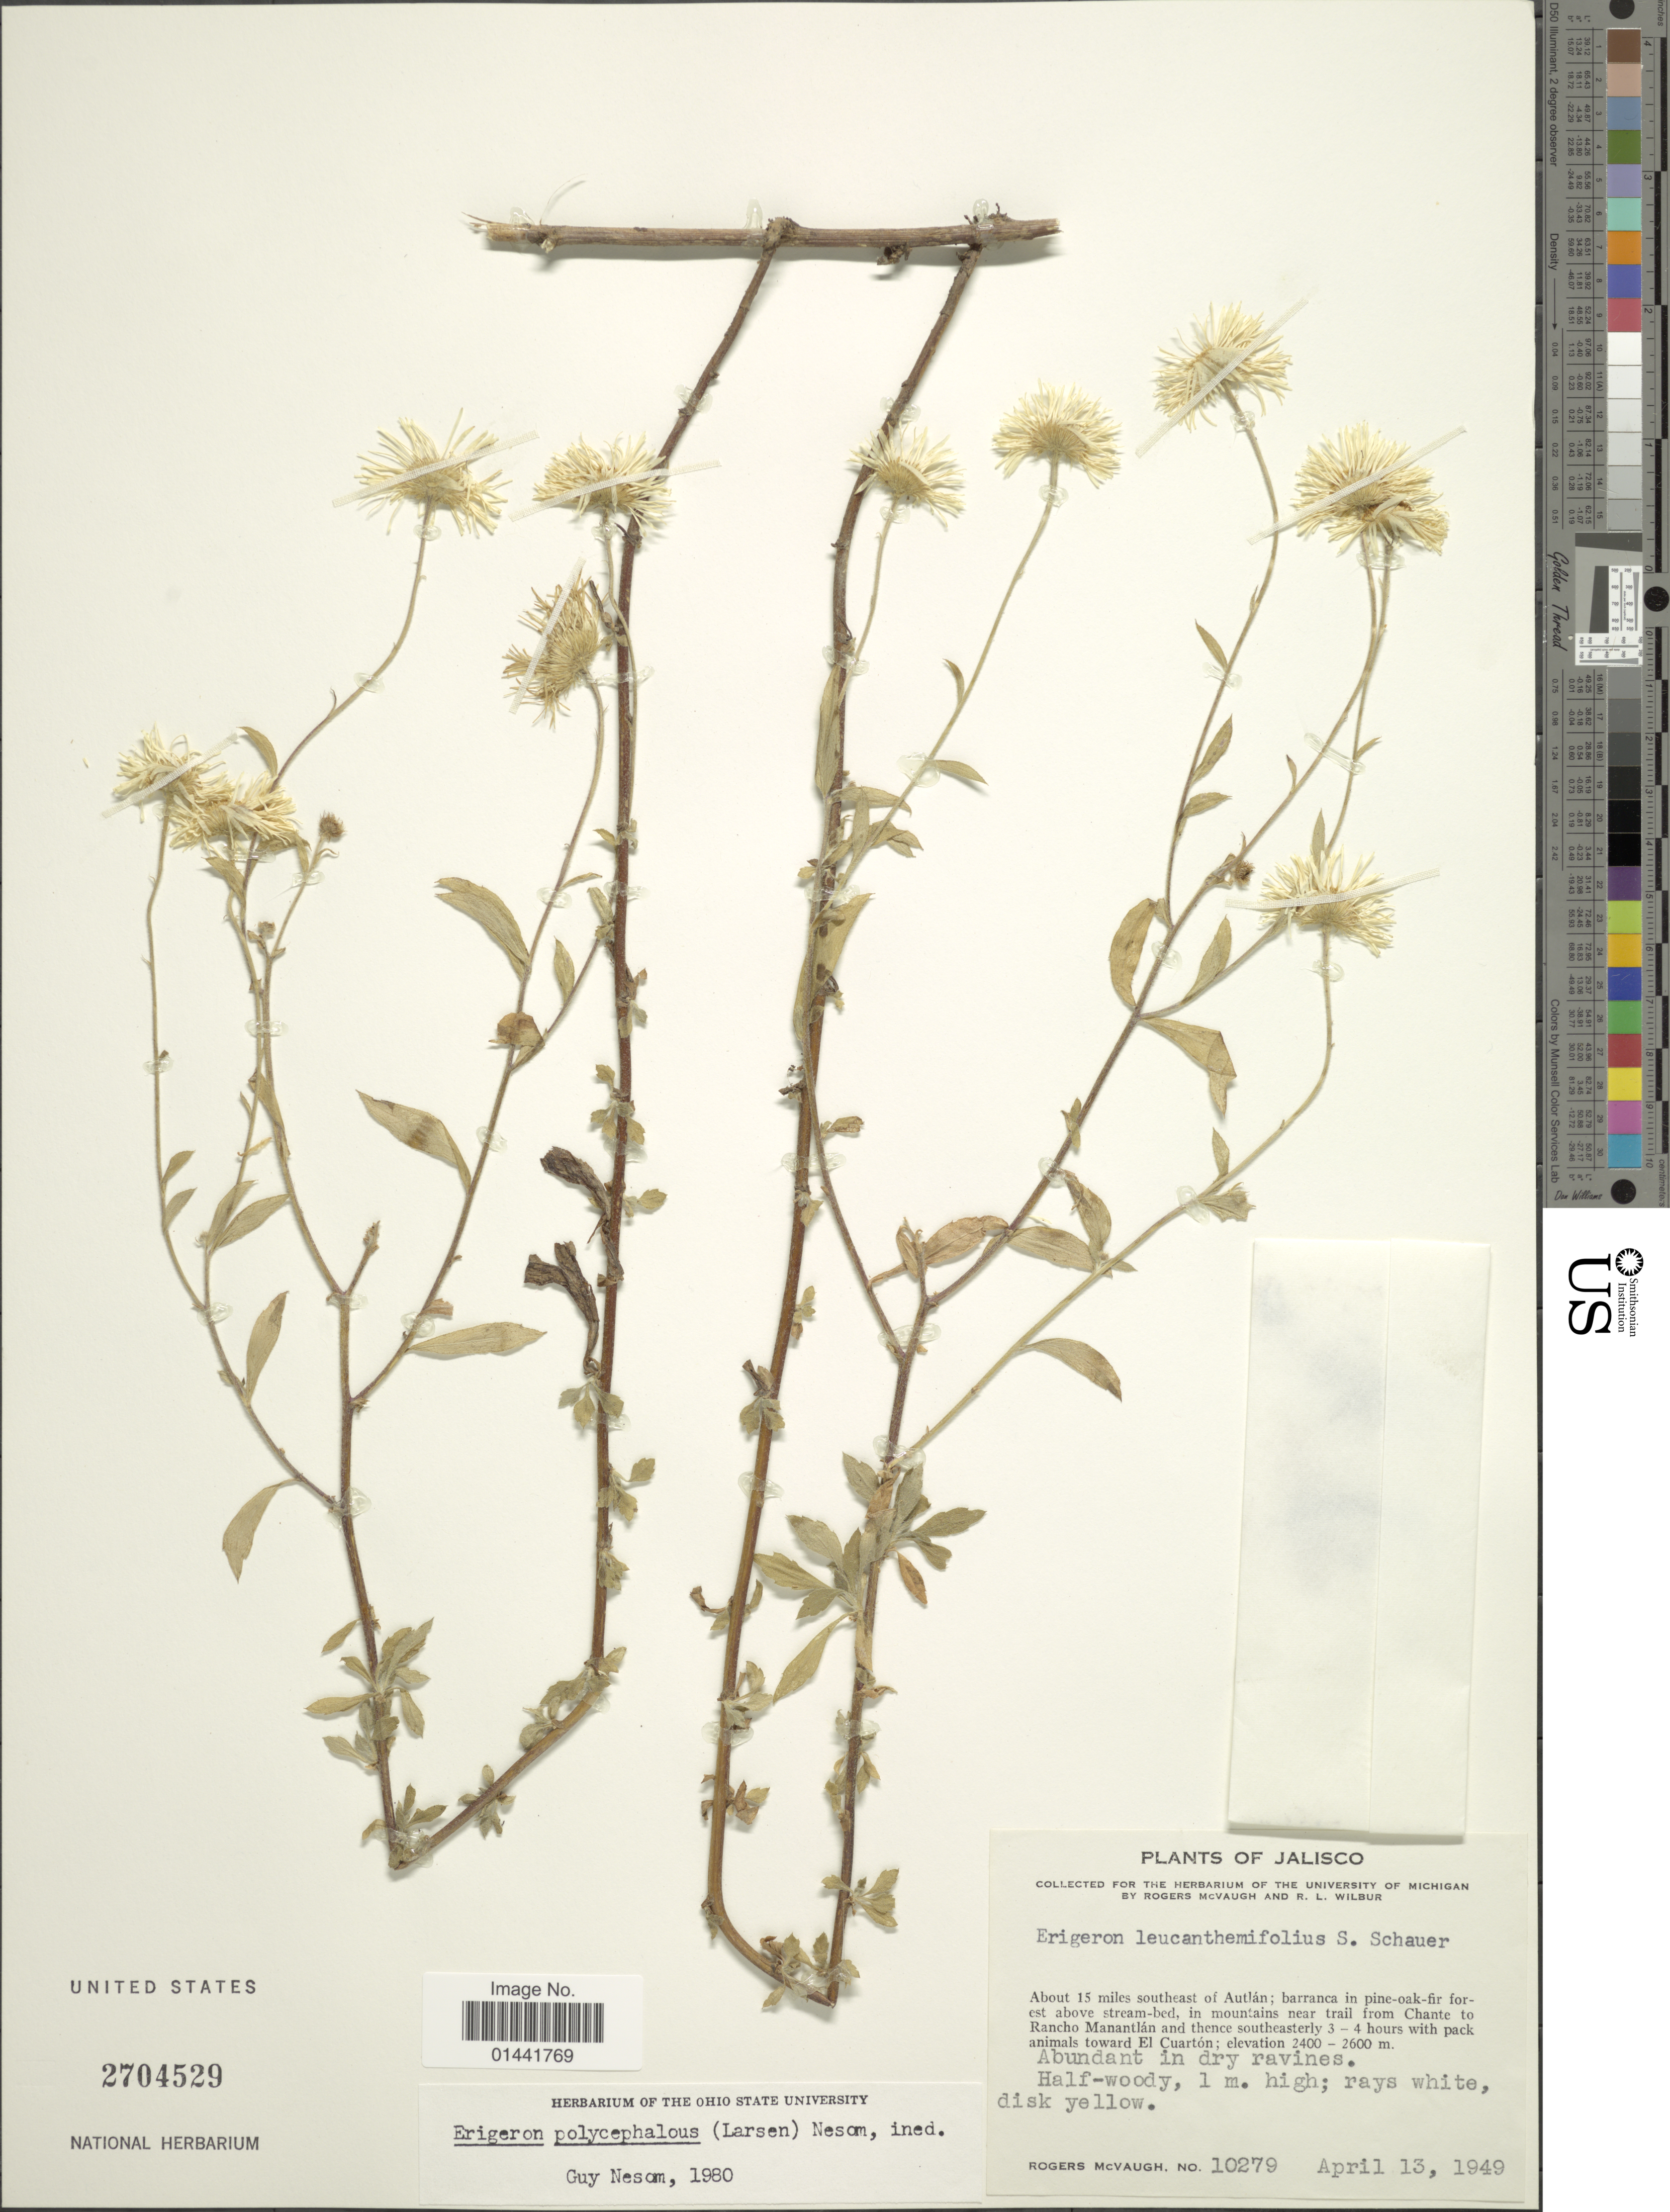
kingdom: Plantae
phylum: Tracheophyta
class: Magnoliopsida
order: Asterales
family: Asteraceae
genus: Erigeron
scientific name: Erigeron polycephalus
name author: (Larsen) G.L. Nesom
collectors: R. McVaugh & R. L. Wilbur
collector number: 10279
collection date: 1949-04-13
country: Mexico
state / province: Jalisco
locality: About 15 miles southeast of Autlán; barranca in pine-oak-fir forest above stream-bed, in mountains near trail from Chante to Rancho Manantlán and thence southeasterly 3-4 hours with pack animals toward El Cuertón, abundant in dry ravines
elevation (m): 2400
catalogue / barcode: US 2704529